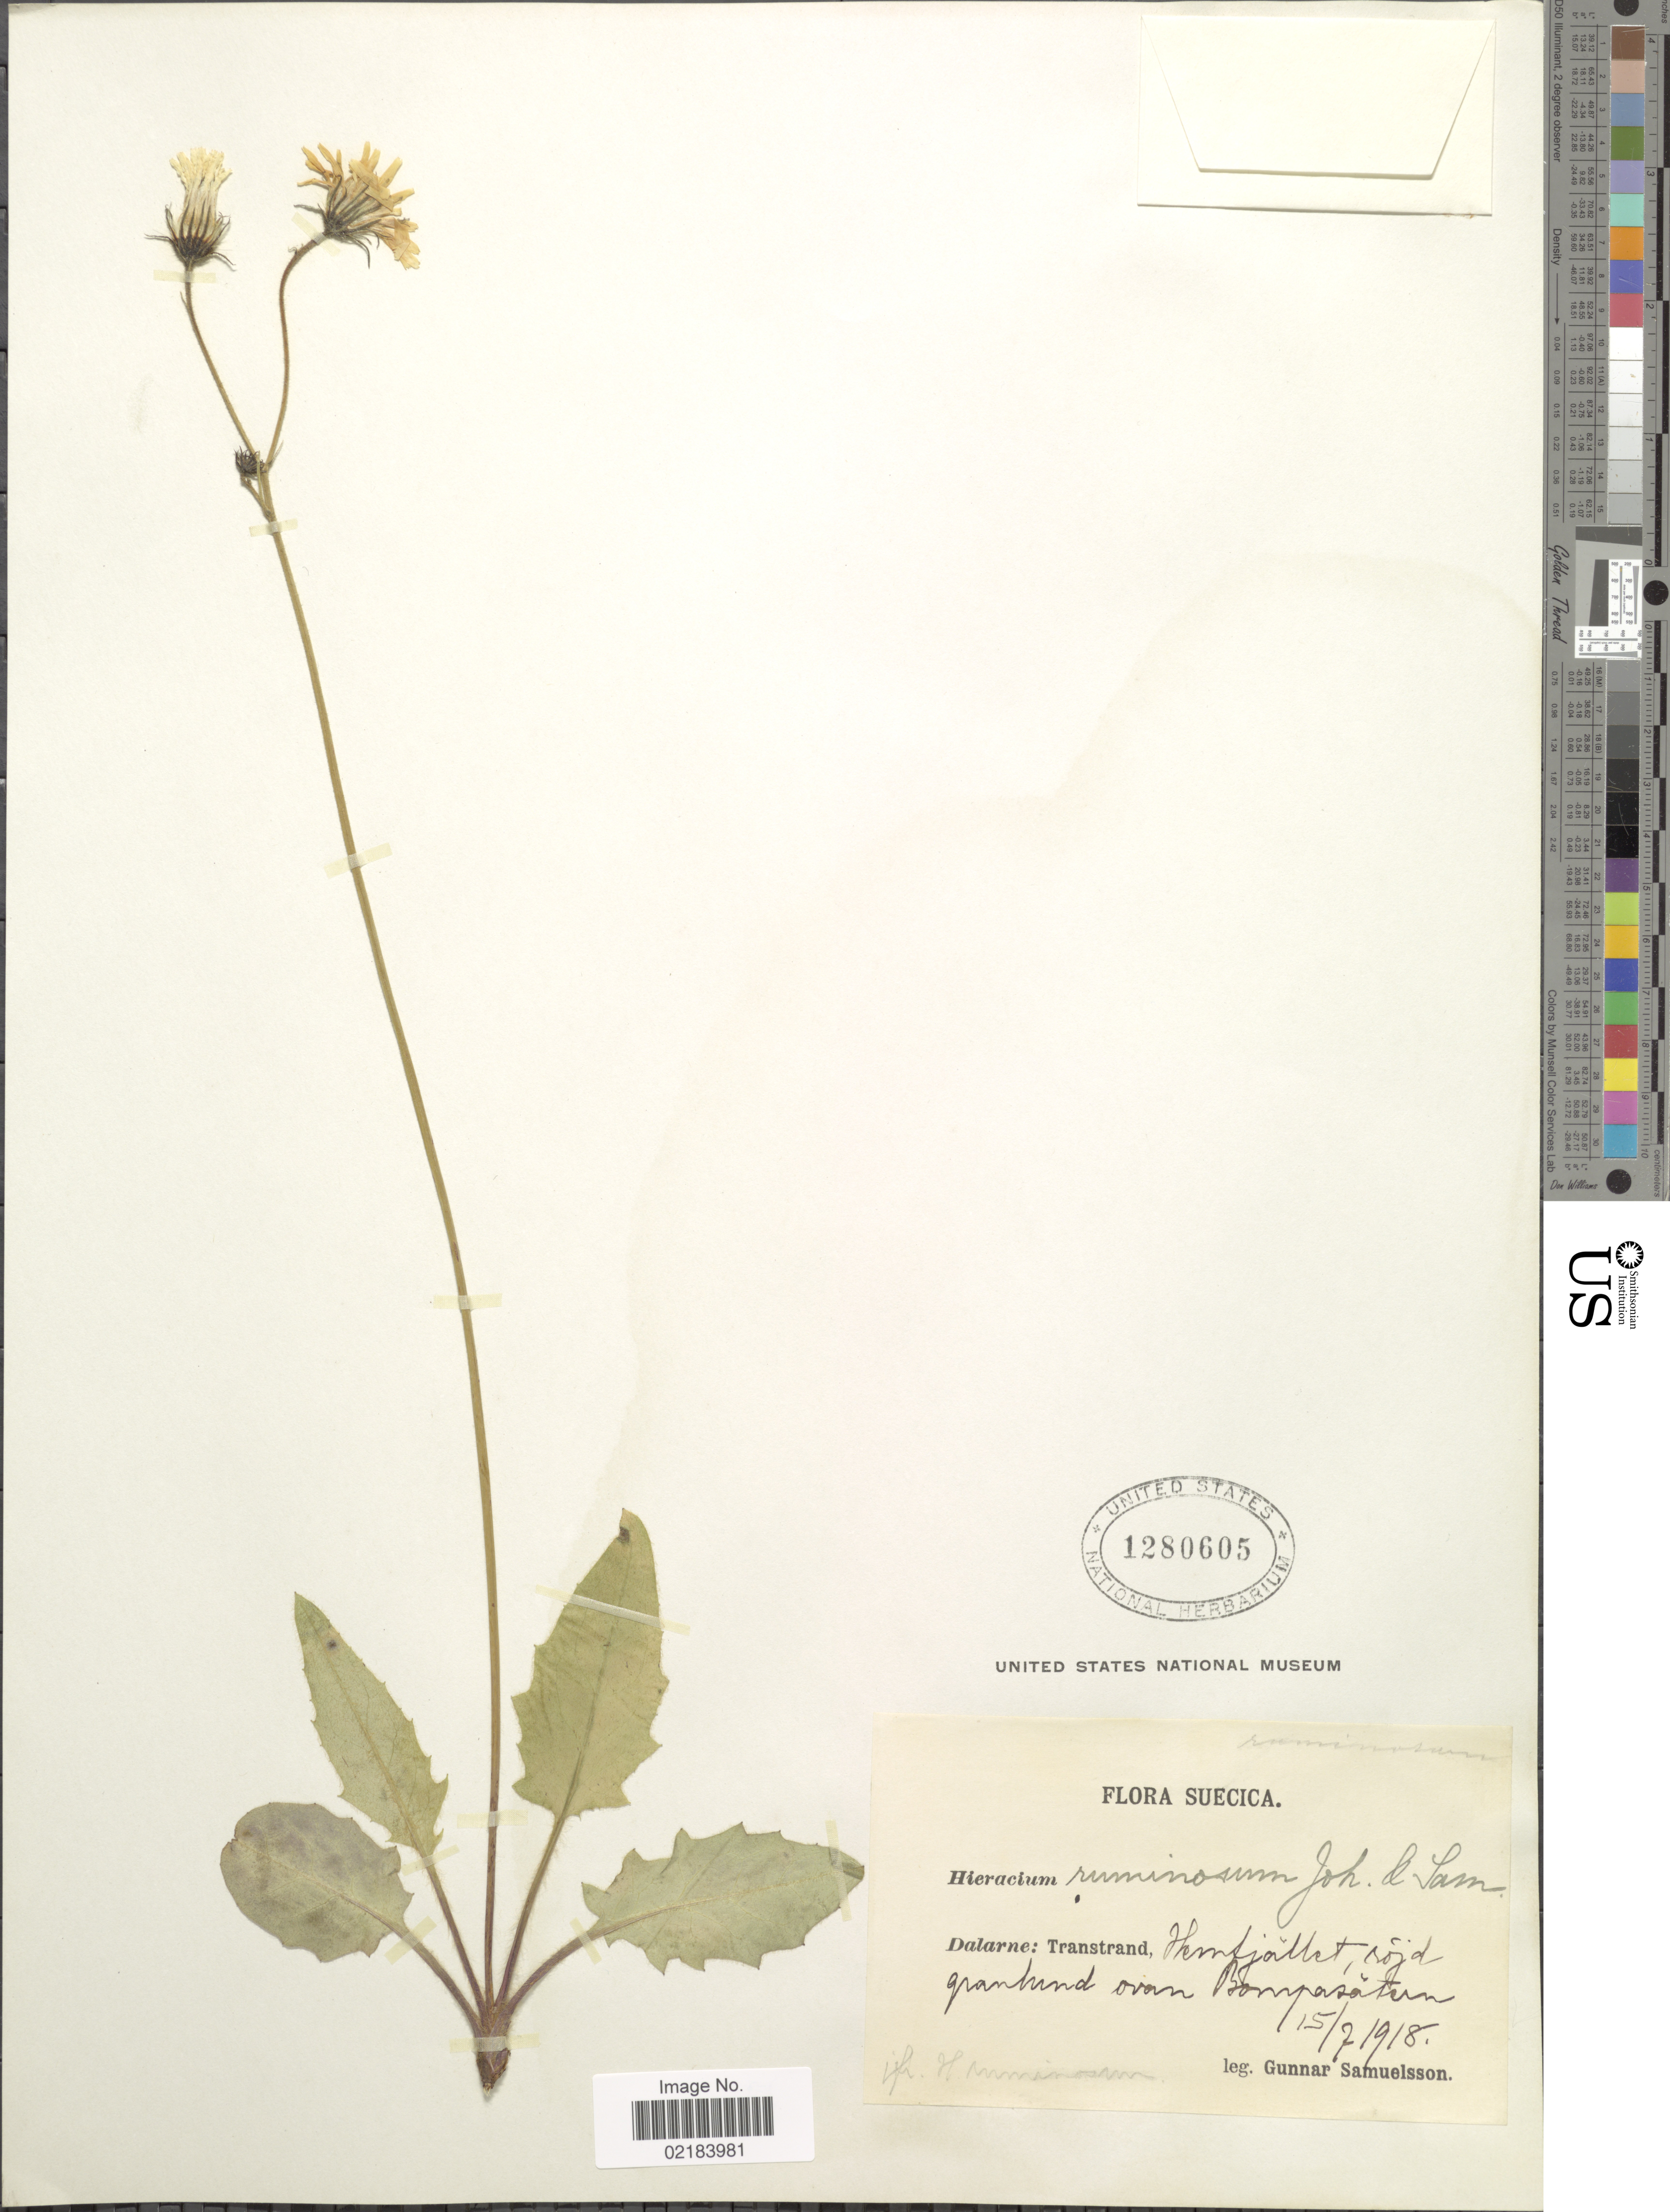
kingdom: Plantae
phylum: Tracheophyta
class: Magnoliopsida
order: Asterales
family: Asteraceae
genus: Hieracium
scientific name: Hieracium ruminosum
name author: Johanss. & Sam.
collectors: G. Samuelsson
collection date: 1918-07-15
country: Sweden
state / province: Dalarna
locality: Dalarne: Transtrand, Hemfjället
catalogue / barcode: US 1280605